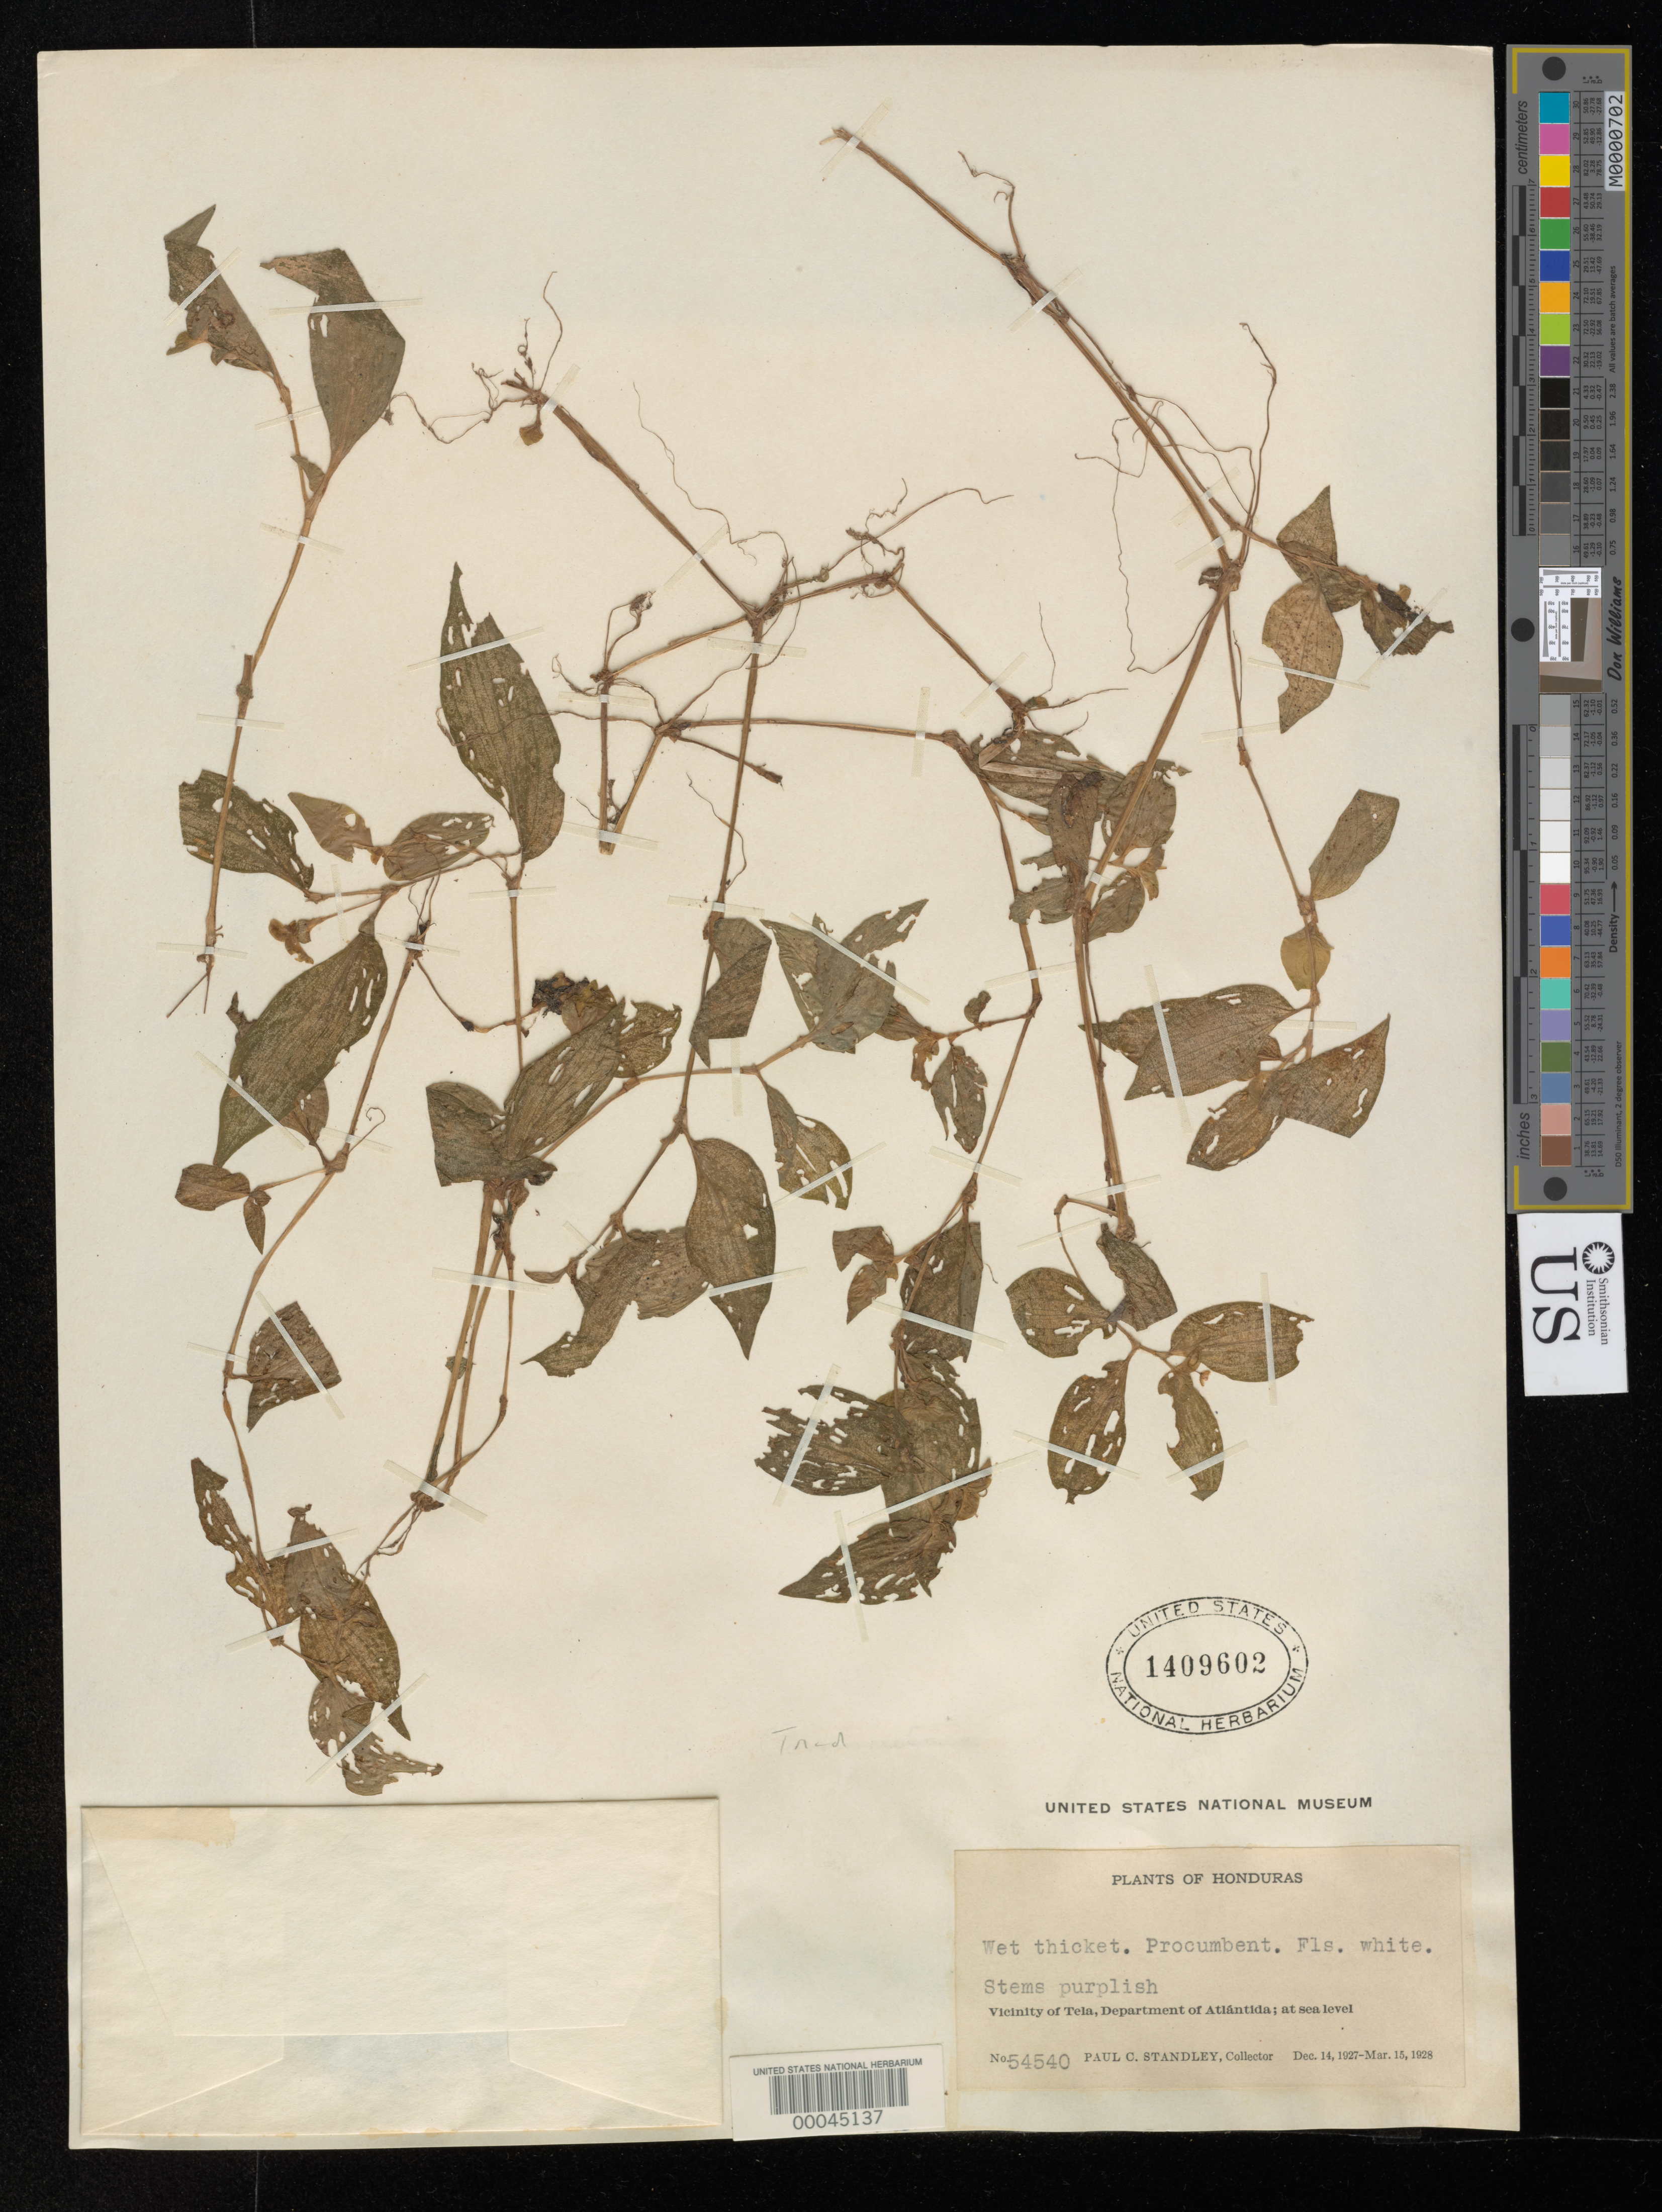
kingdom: Plantae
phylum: Tracheophyta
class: Liliopsida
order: Commelinales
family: Commelinaceae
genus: Tradescantia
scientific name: Tradescantia gracillima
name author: Standl.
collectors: P. C. Standley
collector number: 54540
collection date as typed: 14 Dec 1927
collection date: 1927-12-14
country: Honduras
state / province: Atlántida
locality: Near Tela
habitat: Wet thicket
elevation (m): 1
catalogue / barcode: US 1409602